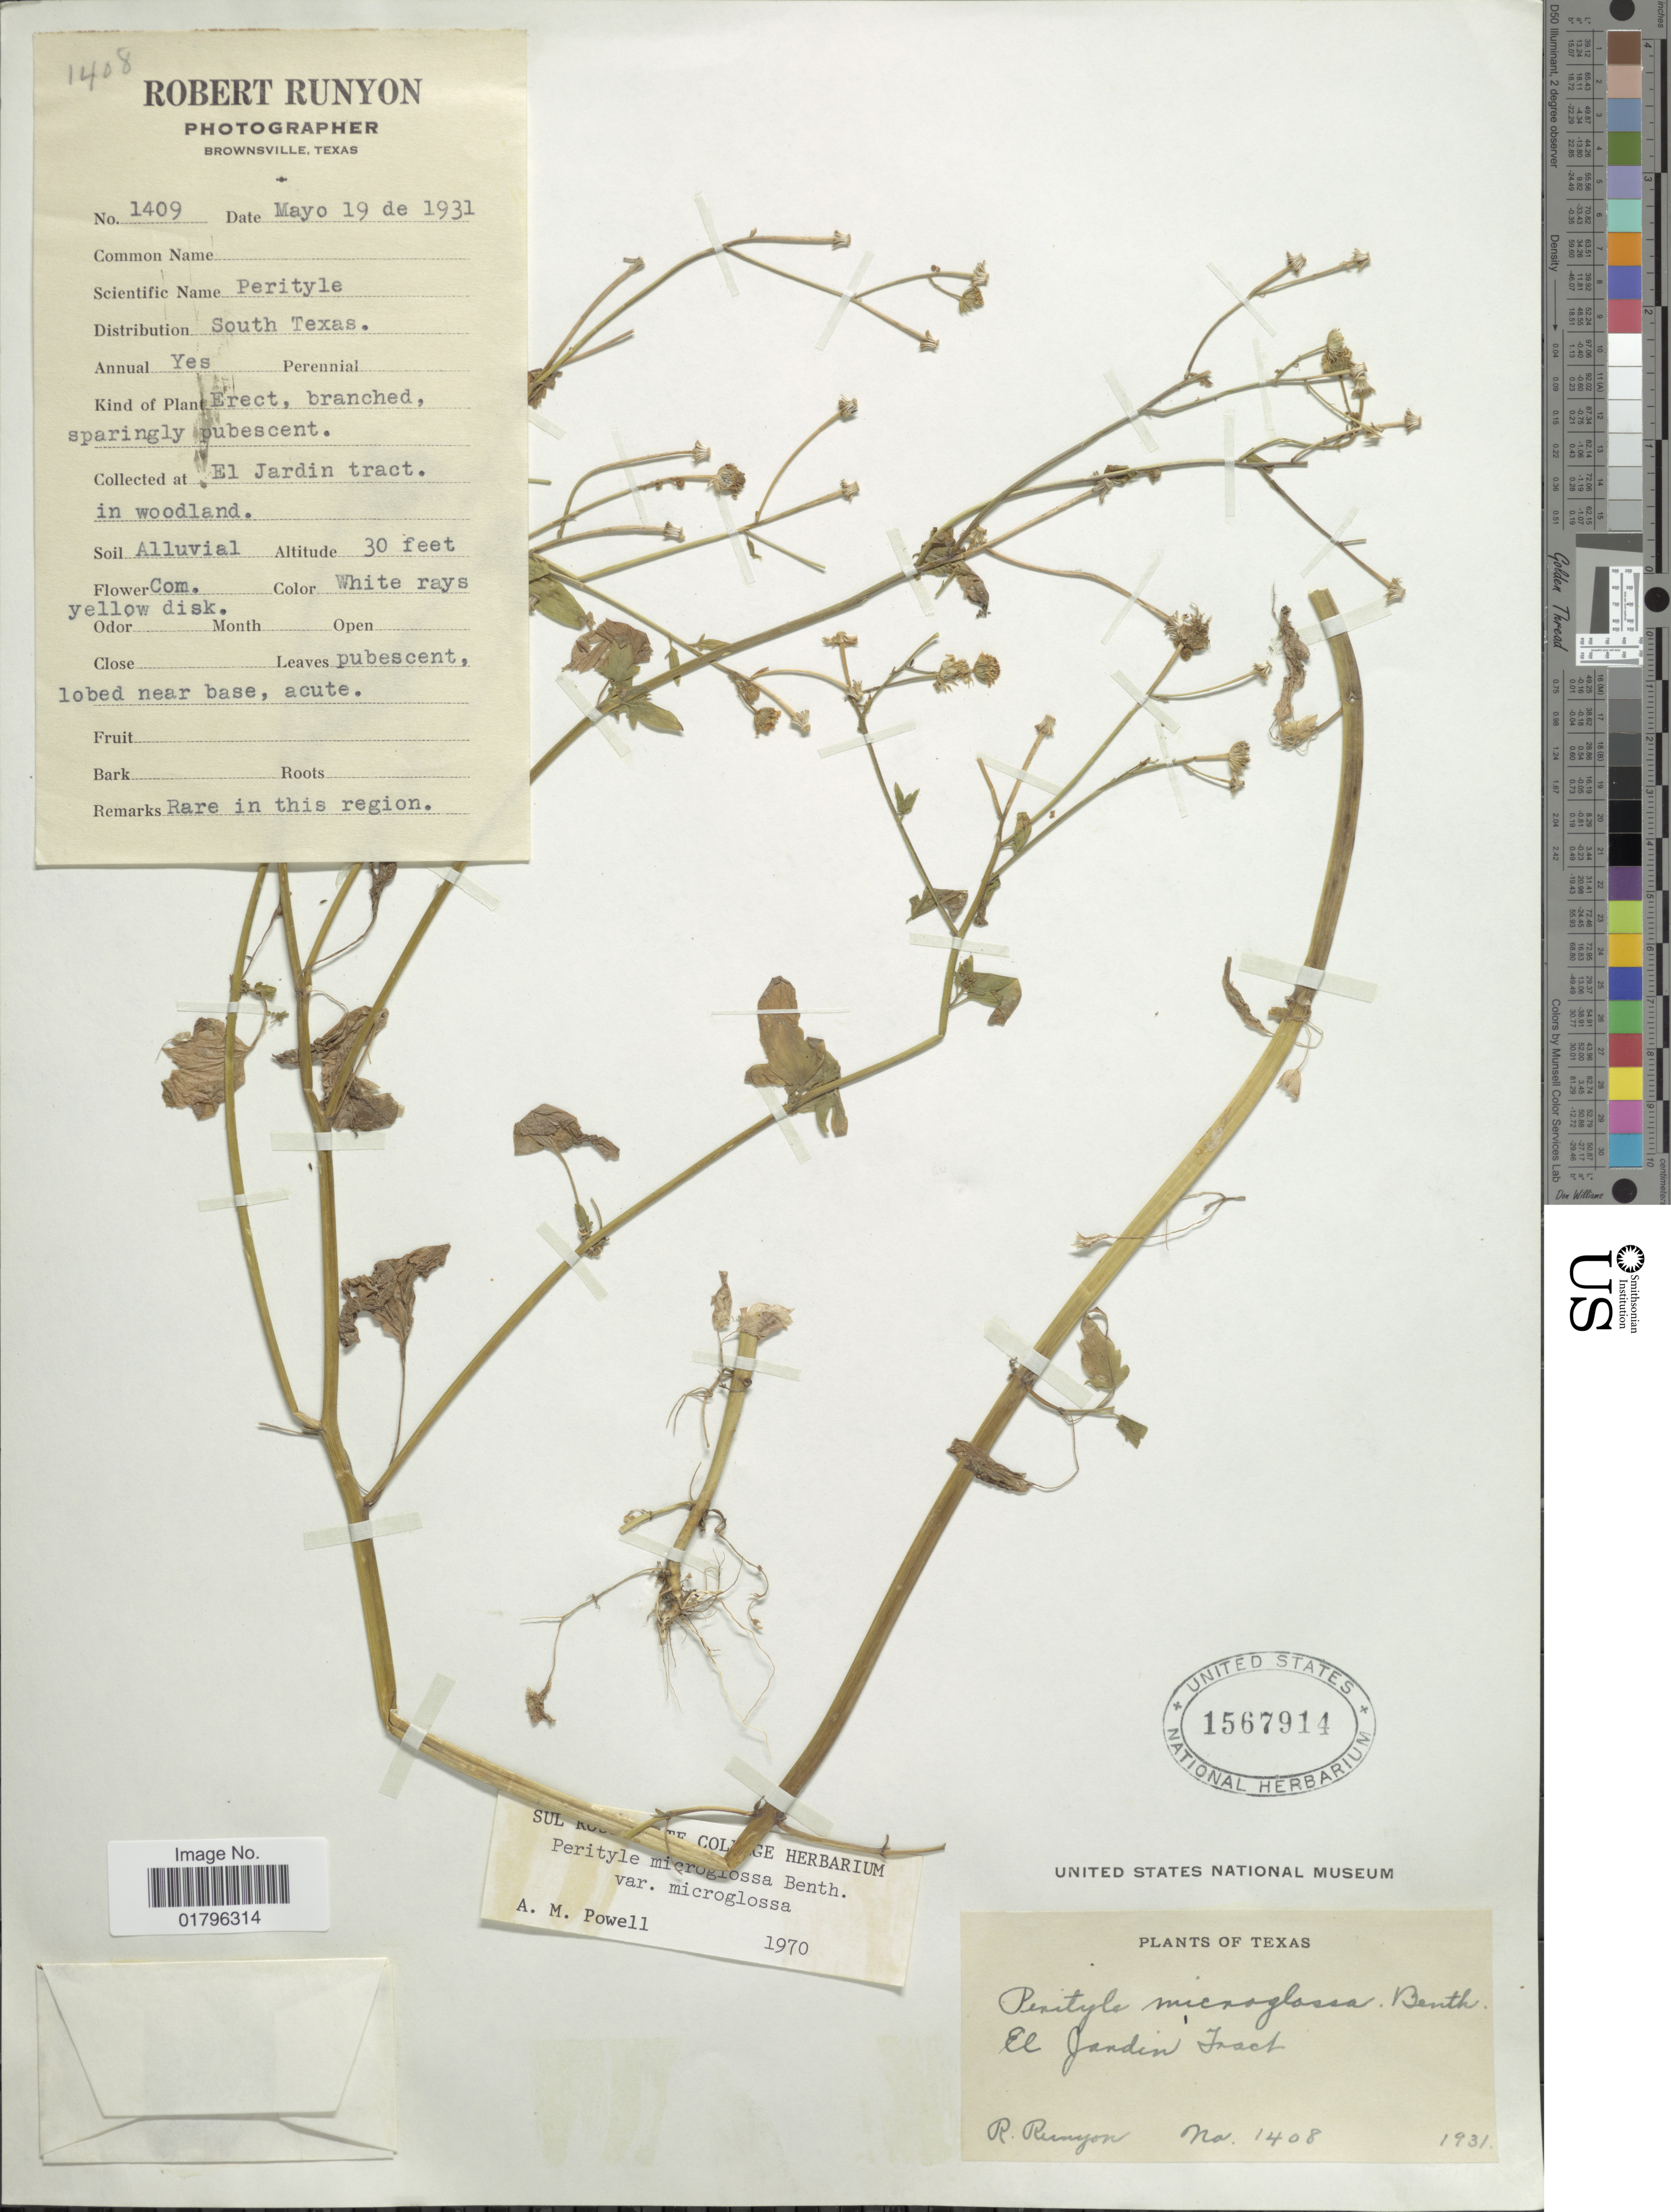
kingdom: Plantae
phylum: Tracheophyta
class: Magnoliopsida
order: Asterales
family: Asteraceae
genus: Perityle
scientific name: Perityle microglossa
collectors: R. Runyon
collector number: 1408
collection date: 1931-05-19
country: United States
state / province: Texas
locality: El Jardin tract. in woodland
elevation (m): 9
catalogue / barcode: US 1567914